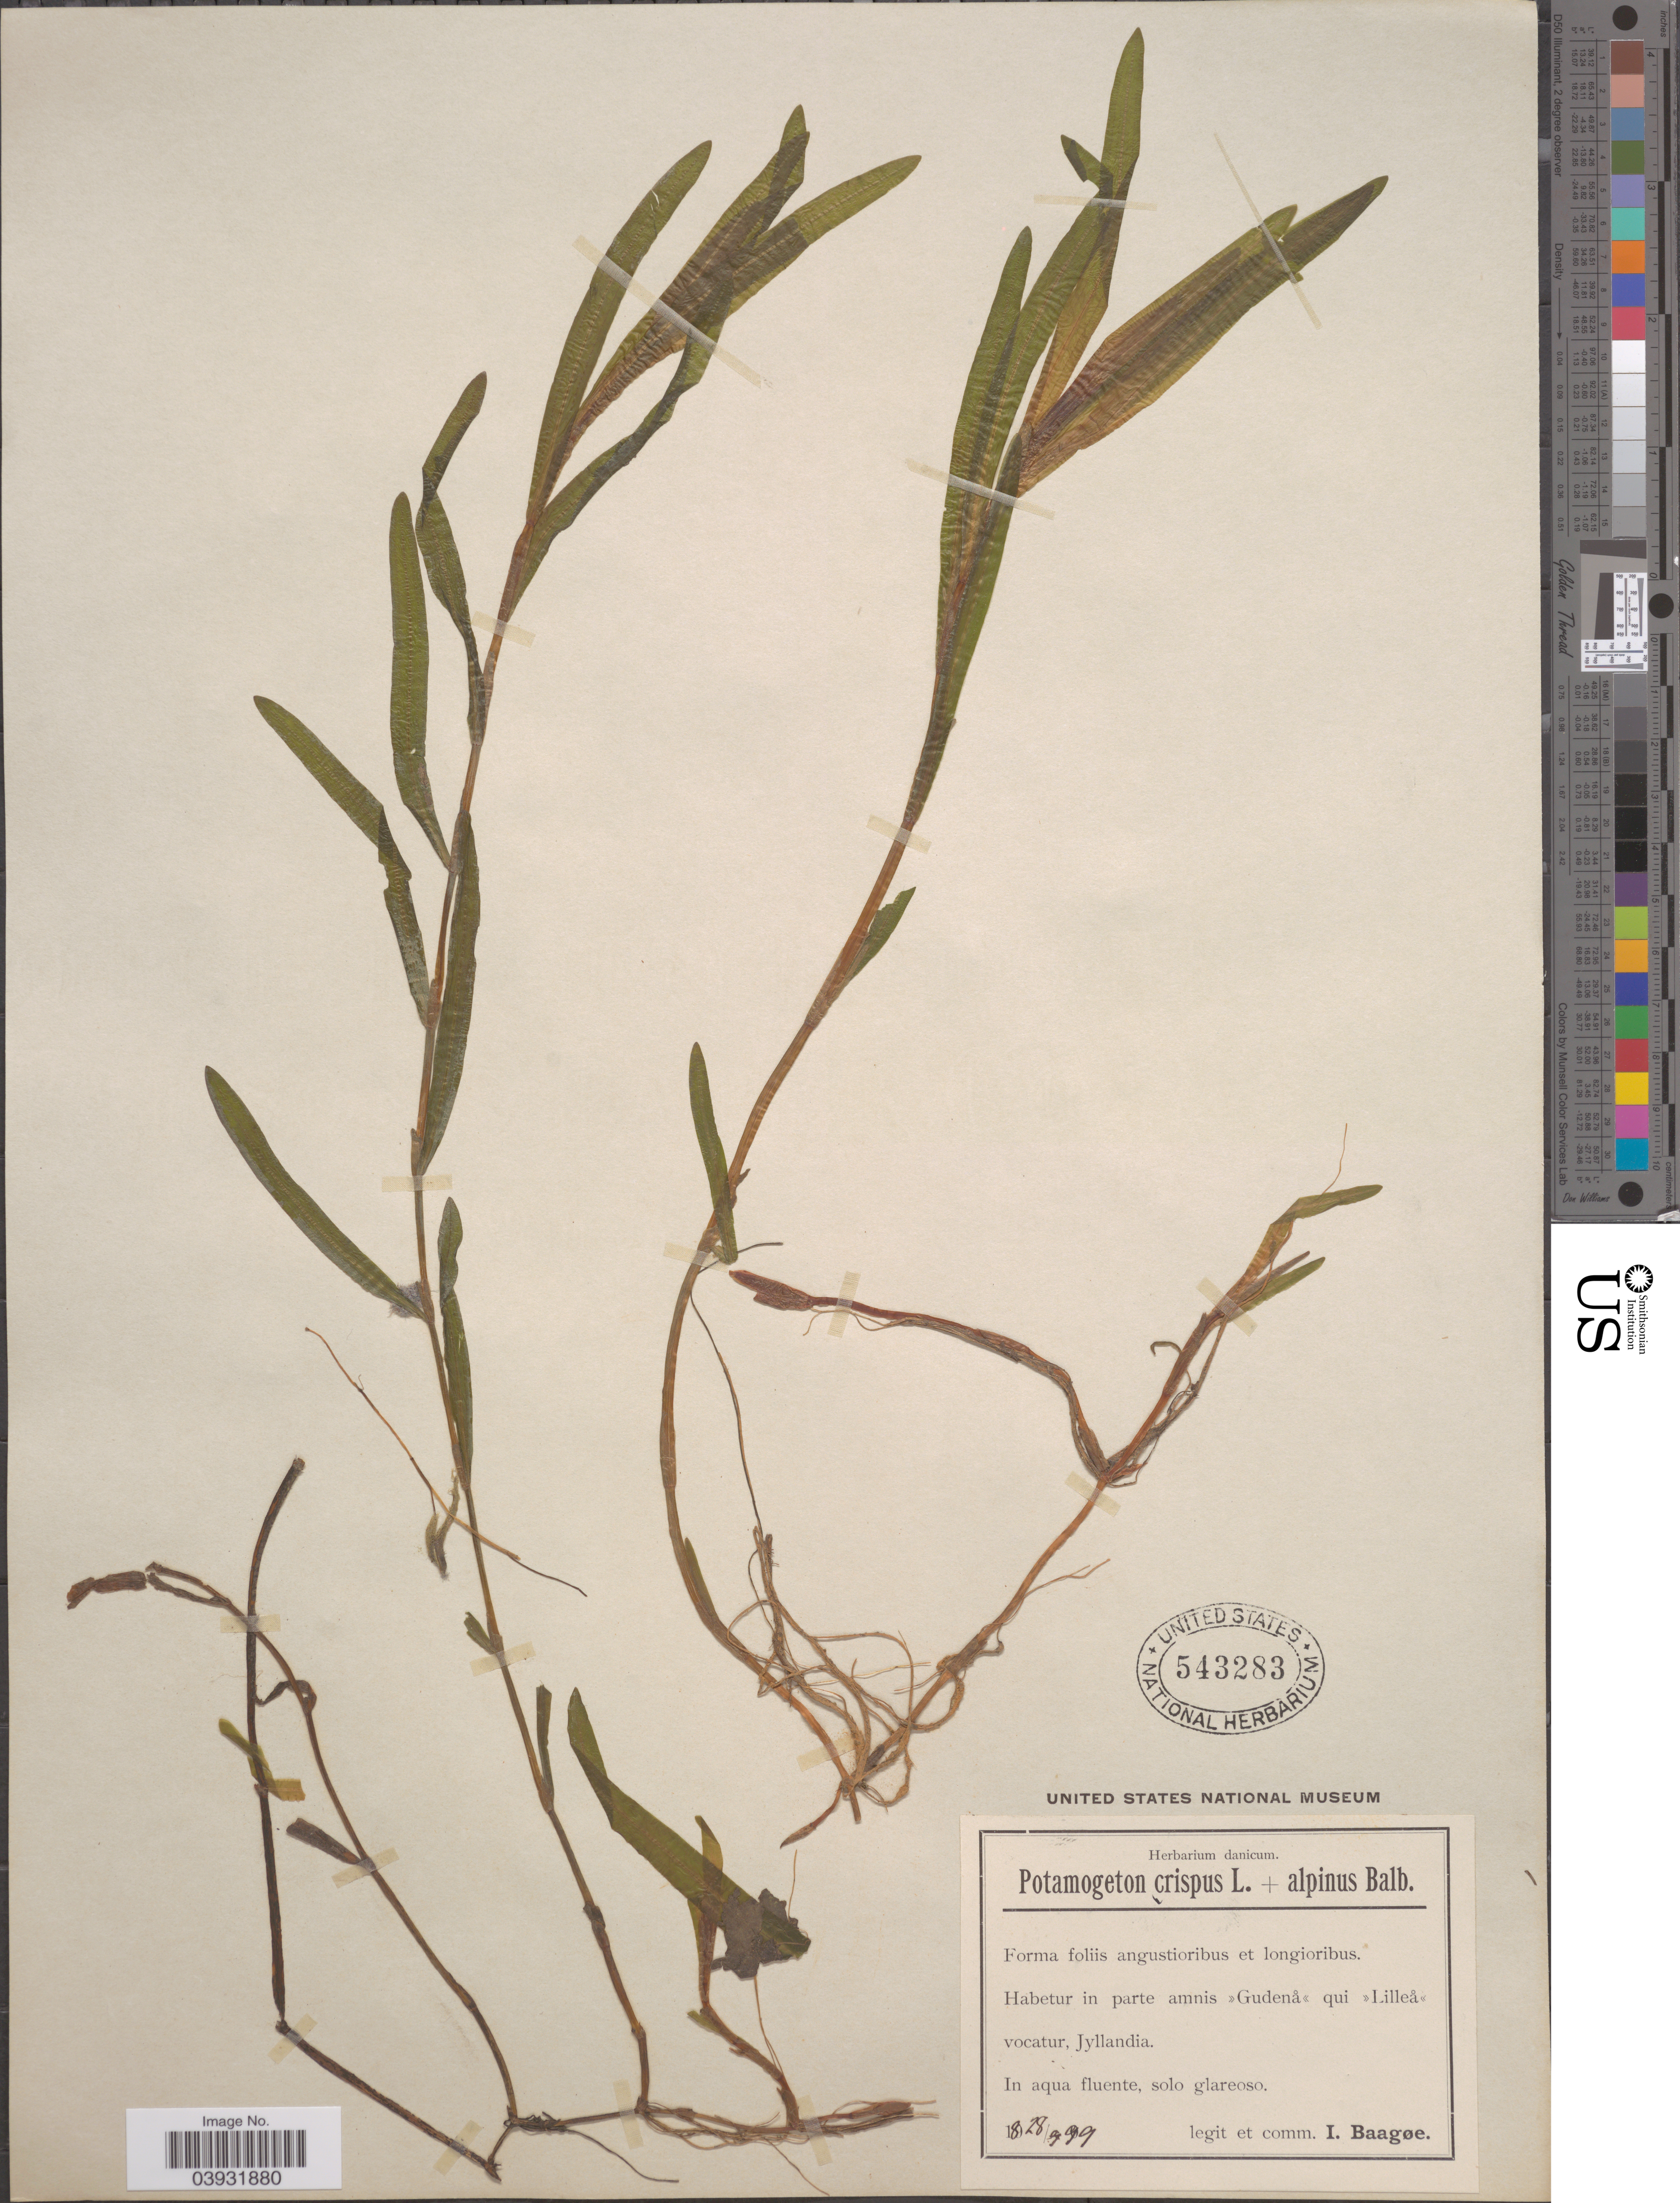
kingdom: Plantae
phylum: Tracheophyta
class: Liliopsida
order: Alismatales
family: Potamogetonaceae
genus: Potamogeton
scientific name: Potamogeton crispus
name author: L.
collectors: I. Baagøe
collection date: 1899-09-28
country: Denmark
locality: »Gudenå« qui »Lilleå« vocatur, Jyllandia.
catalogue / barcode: US 543283